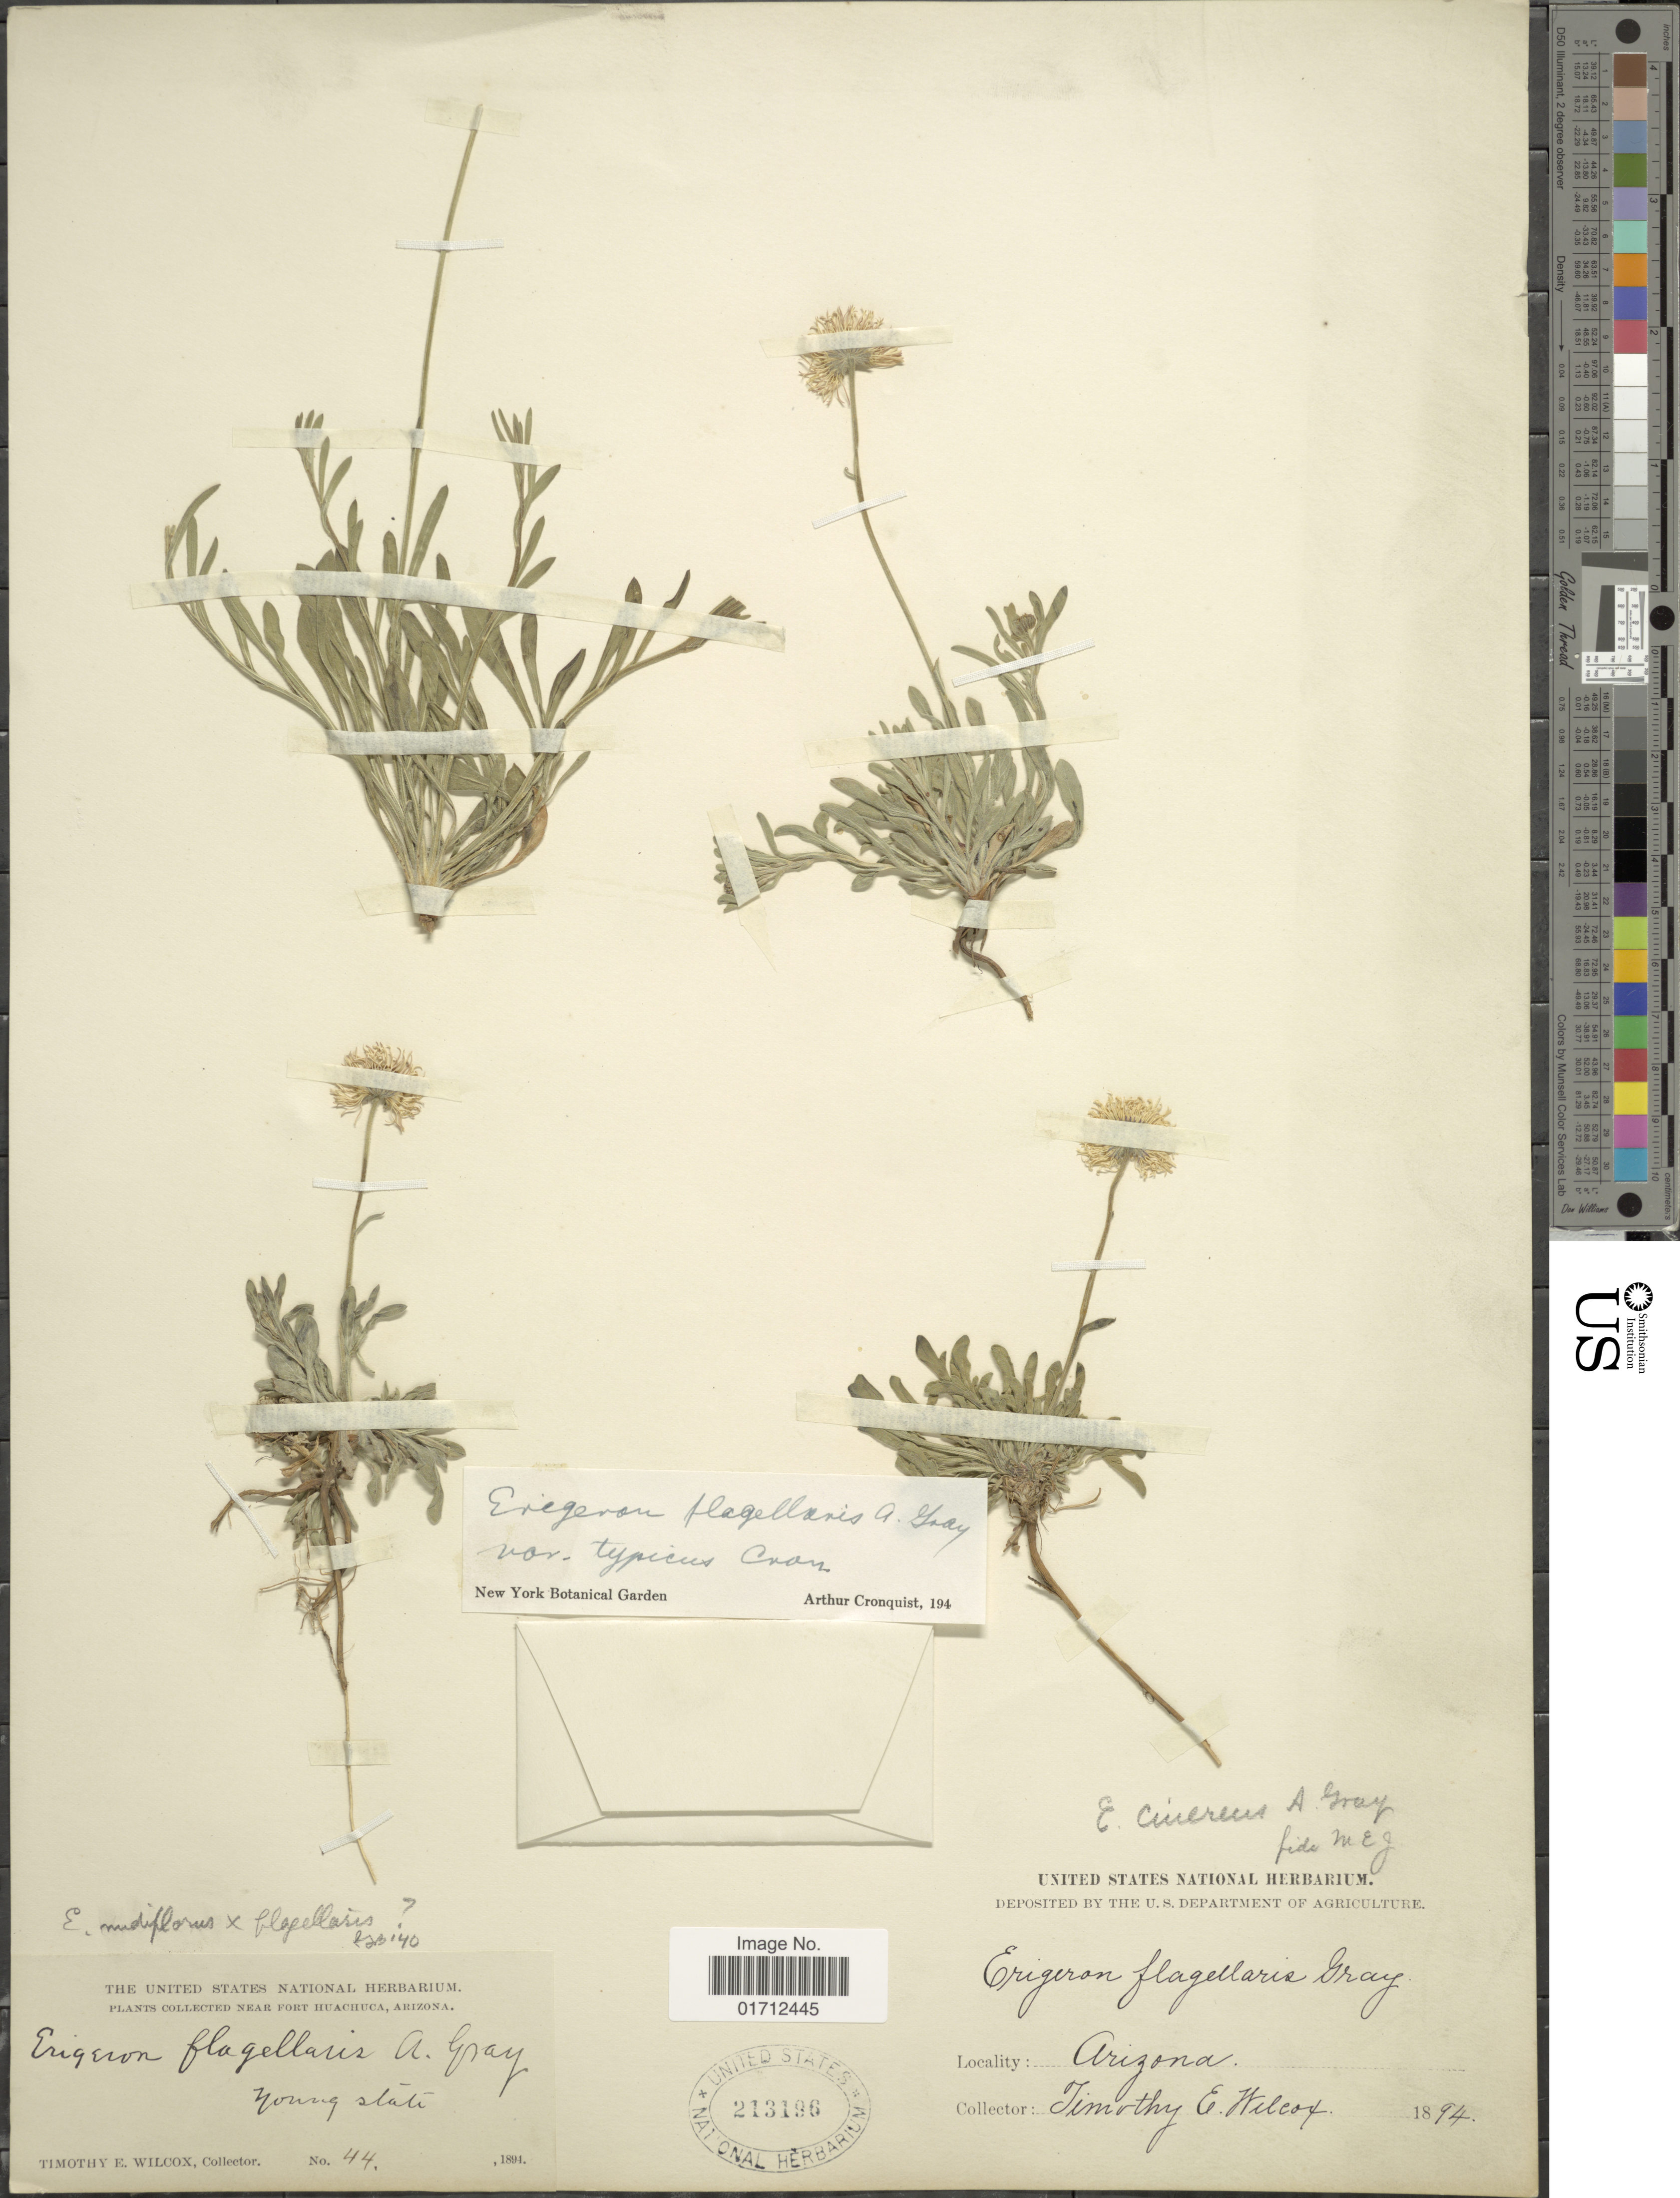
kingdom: Plantae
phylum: Tracheophyta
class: Magnoliopsida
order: Asterales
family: Asteraceae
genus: Erigeron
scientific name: Erigeron flagellaris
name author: A. Gray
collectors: T. E. Wilcox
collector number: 44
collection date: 1894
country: United States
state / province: Arizona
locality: Near Fort Huachuca. Young State.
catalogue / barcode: US 213196